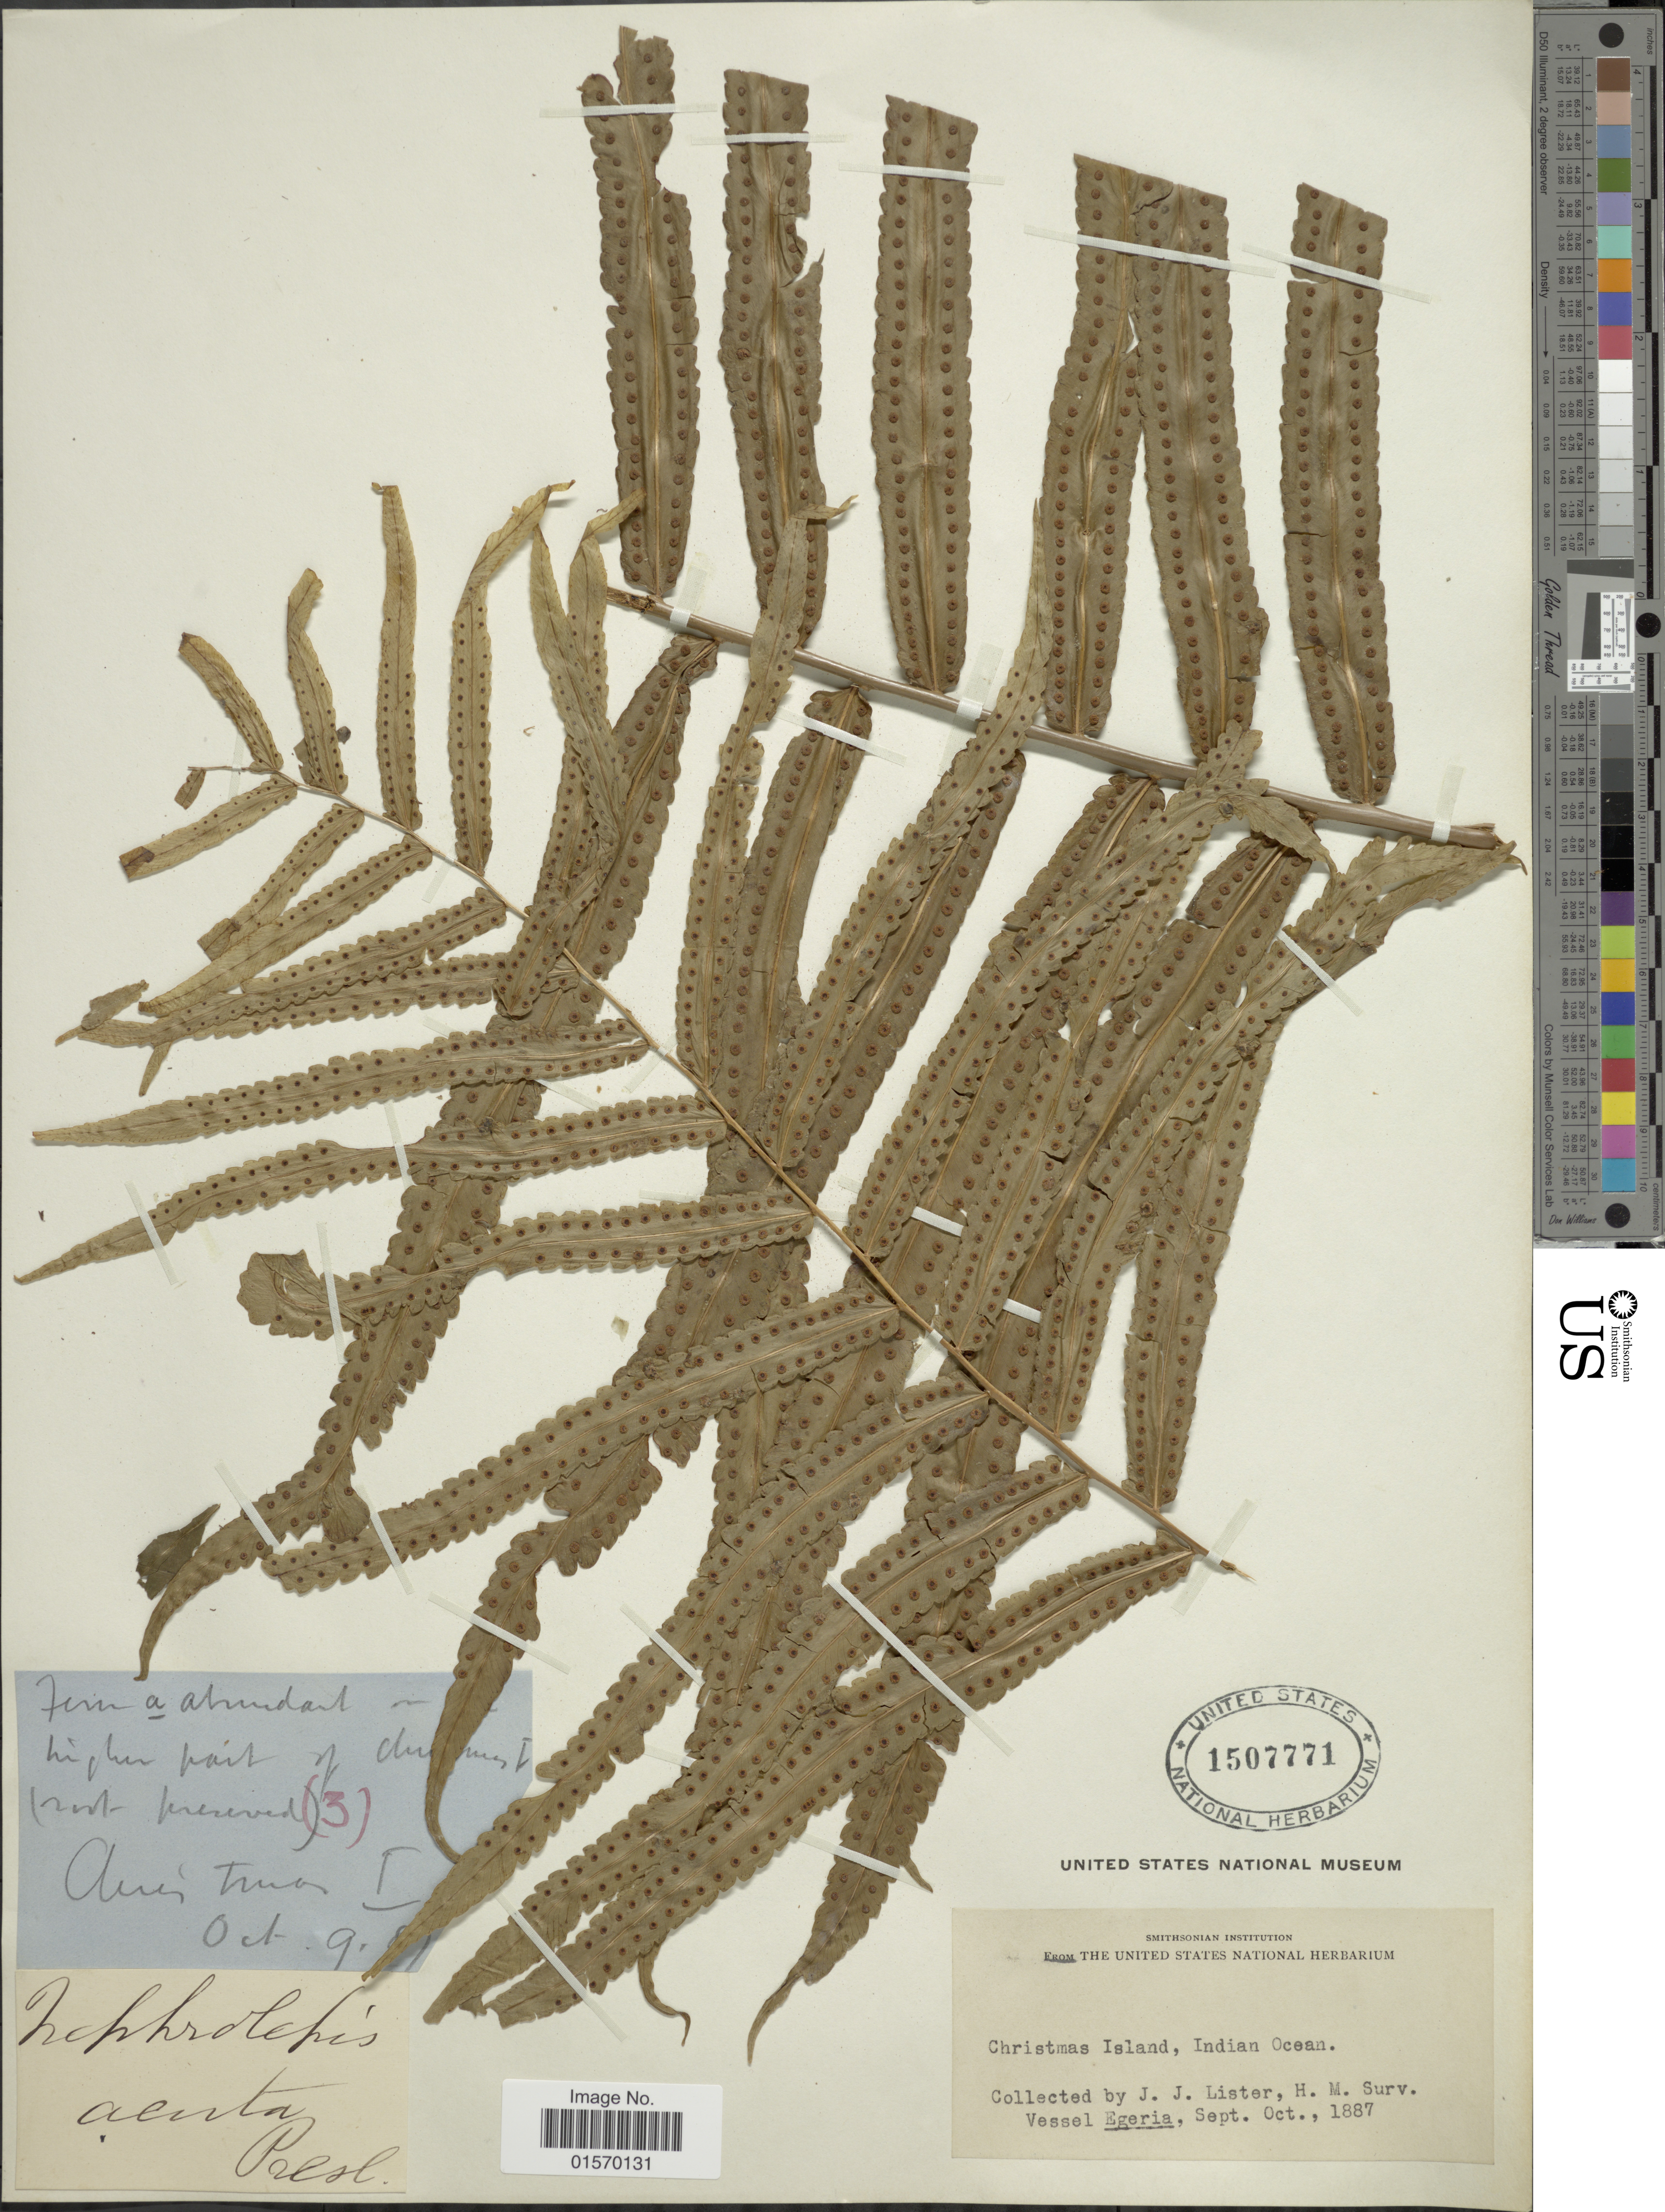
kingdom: Plantae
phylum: Tracheophyta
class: Polypodiopsida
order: Polypodiales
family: Nephrolepidaceae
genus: Nephrolepis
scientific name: Nephrolepis biserrata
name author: (Sw.) Schott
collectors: J. Lister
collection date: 1887-10-09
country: Kiribati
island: Christmas Island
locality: Christmas Island, Indian Ocean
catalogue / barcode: US 1507771